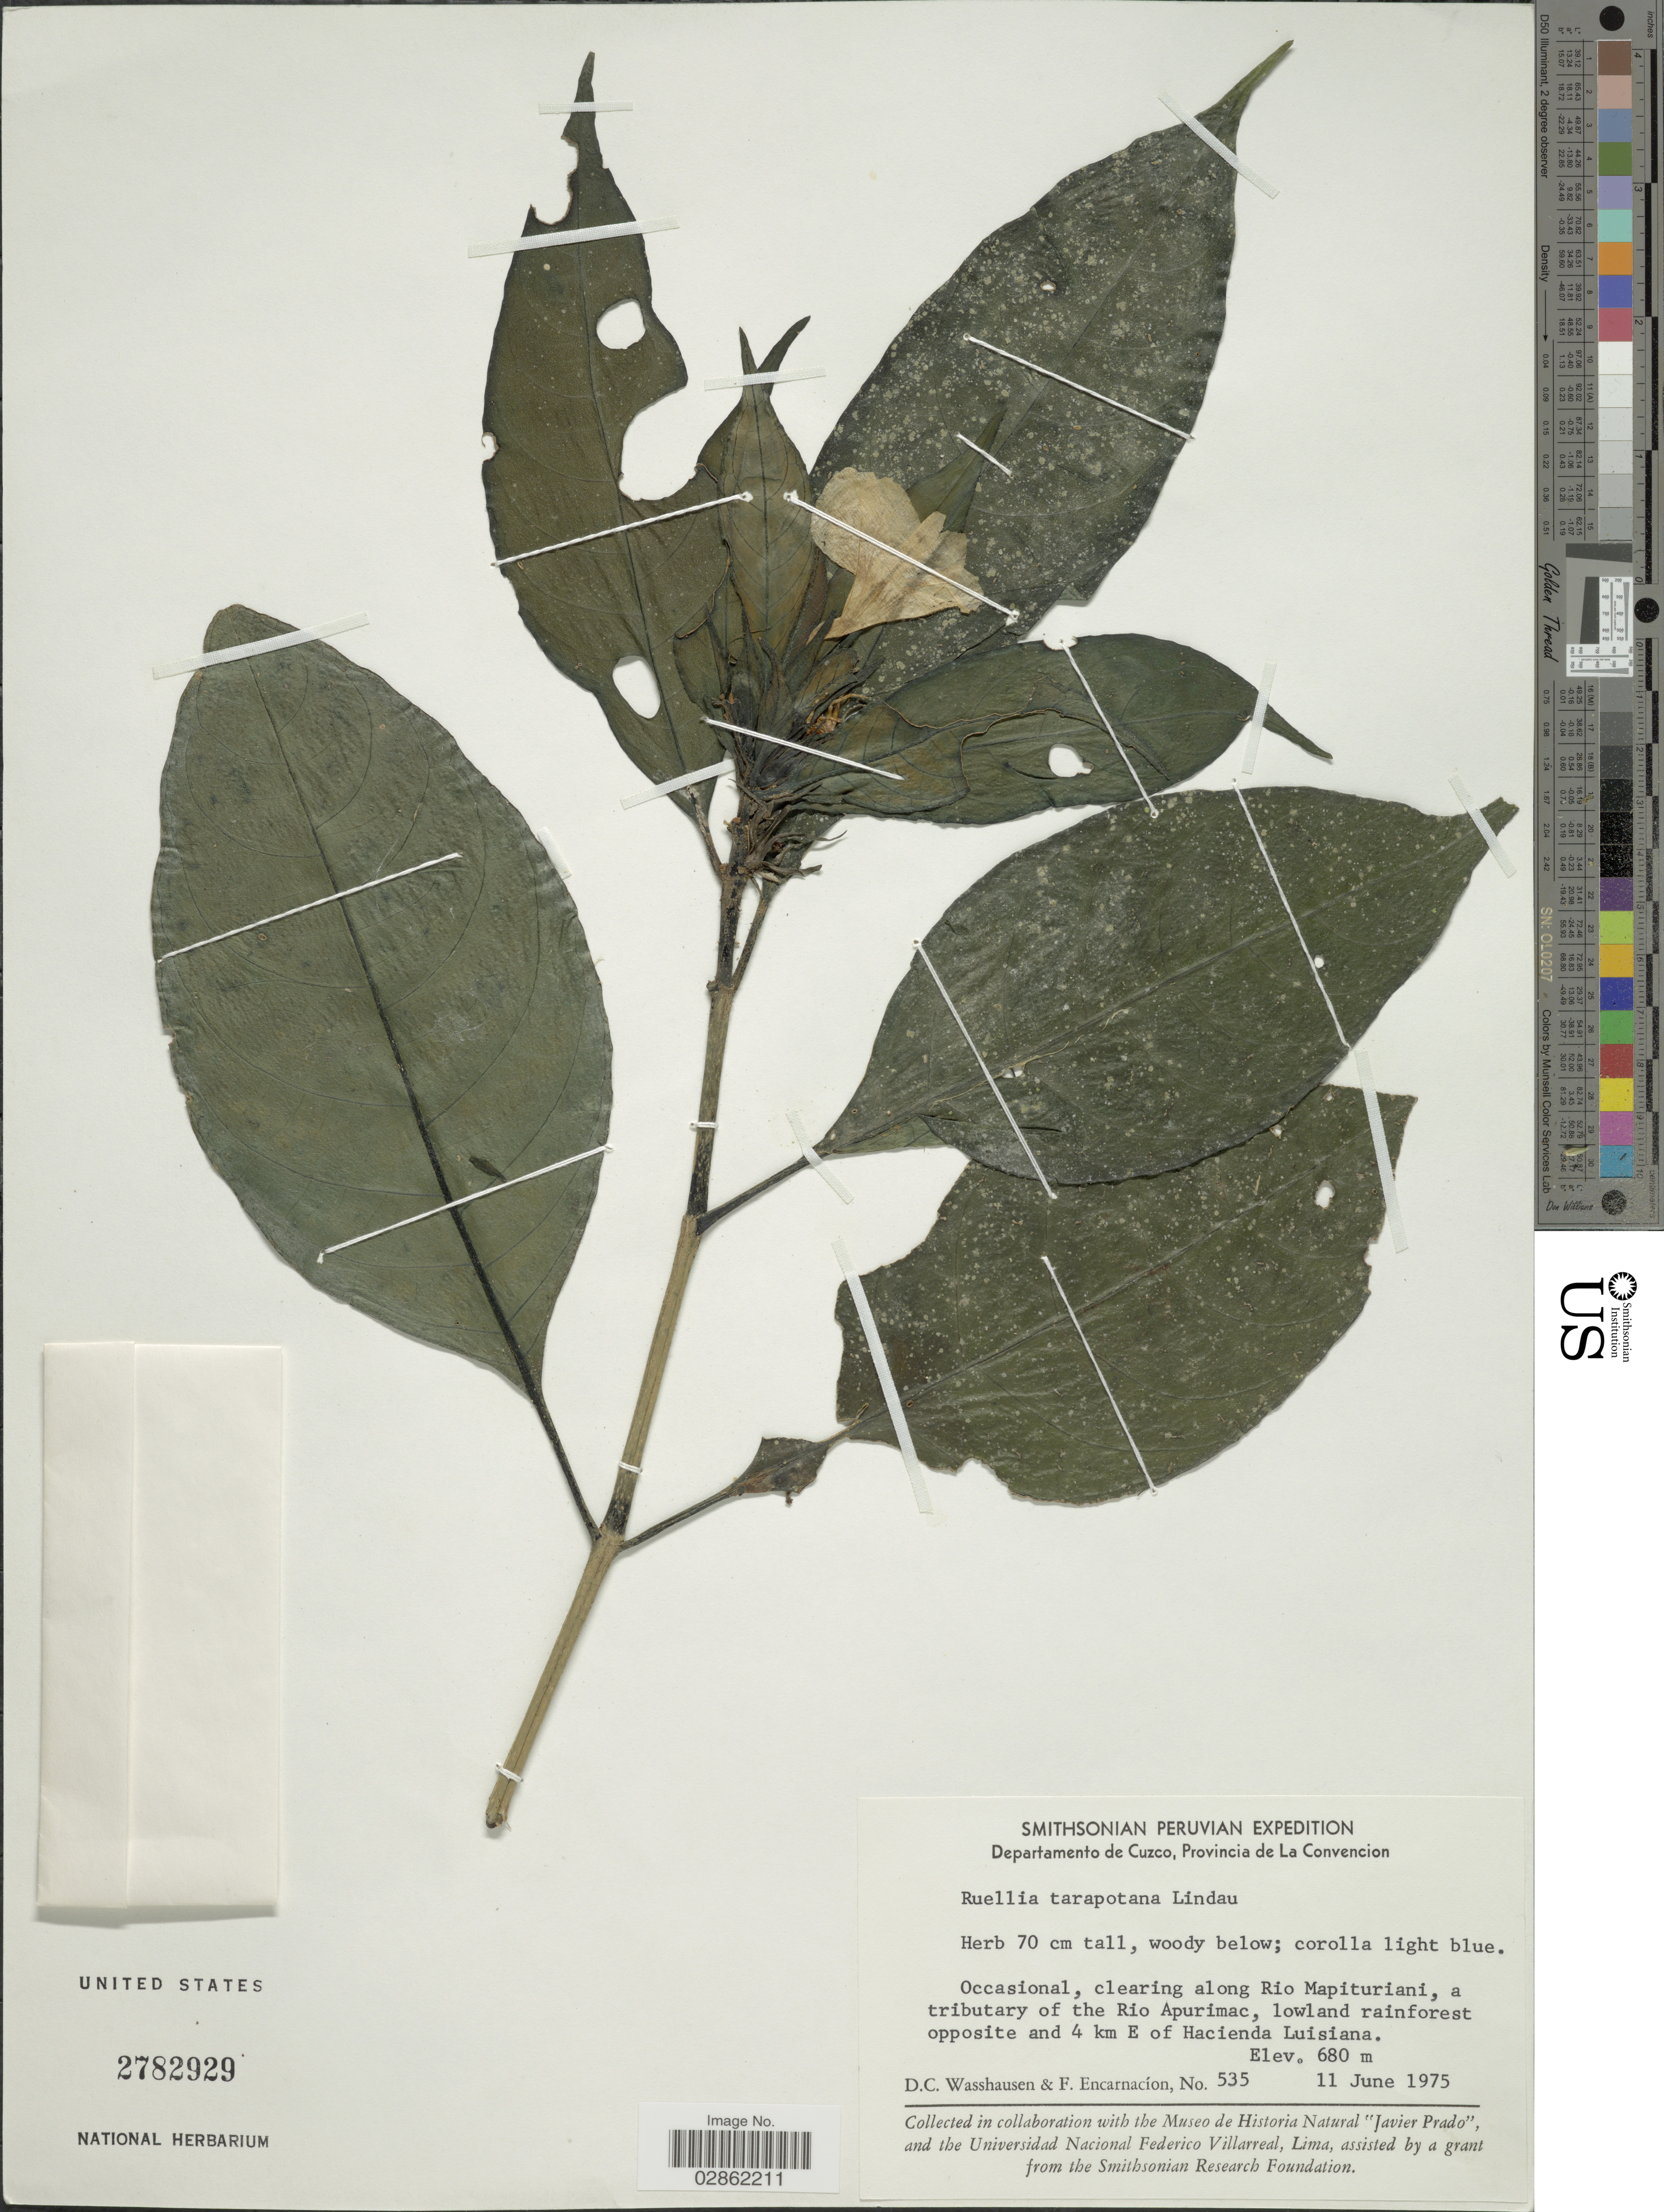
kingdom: Plantae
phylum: Tracheophyta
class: Magnoliopsida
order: Lamiales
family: Acanthaceae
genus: Ruellia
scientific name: Ruellia tarapotana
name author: Lindau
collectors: D. C. Wasshausen & F. Encarnación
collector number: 535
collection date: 1975-06-11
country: Peru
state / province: Cusco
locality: Departamento Cuzco, Provincia de La Convencion, Occasional, clearing along Rio Mapituriani, a tributary of the Rio Apurimac, lowland rainforest opposite and 4 km E of Hacienda Luisiana.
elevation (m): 680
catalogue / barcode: US 2782929